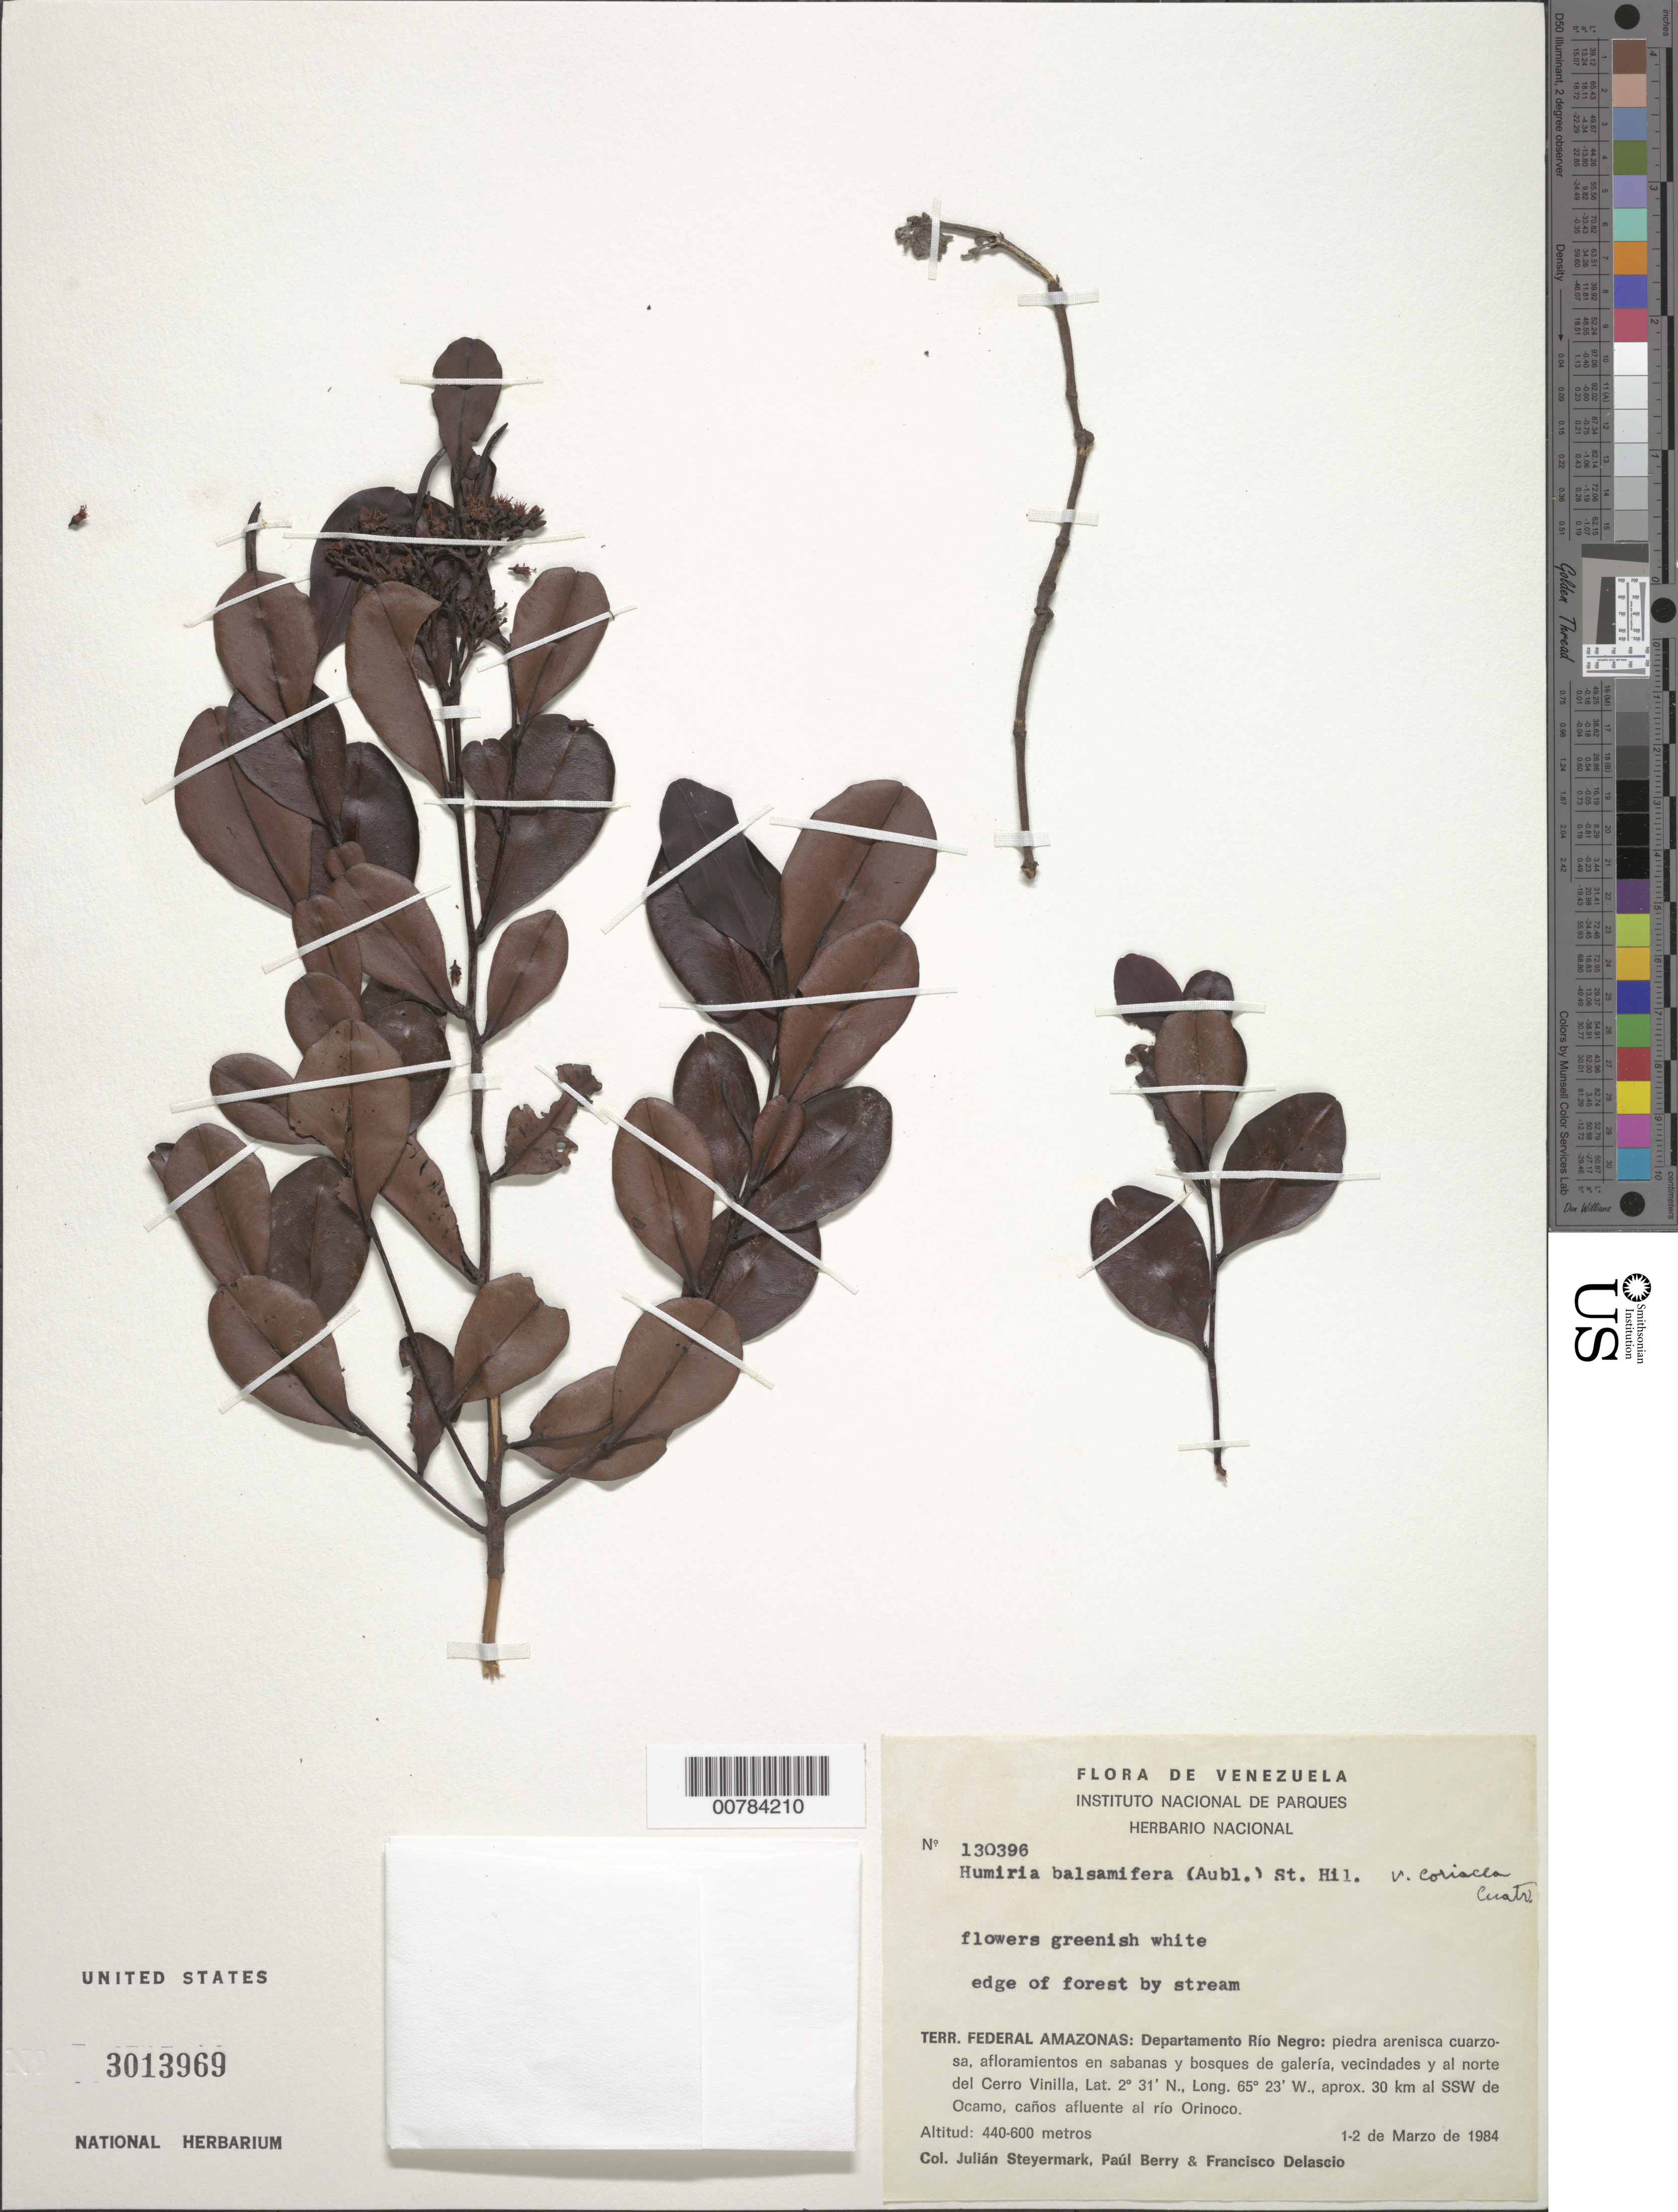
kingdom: Plantae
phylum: Tracheophyta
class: Magnoliopsida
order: Malpighiales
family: Humiriaceae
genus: Humiria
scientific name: Humiria balsamifera var. coriacea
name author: Cuatrec.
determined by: Cuatrecasas, J.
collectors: J. Steyermark, P. Berry & F. Delascio C.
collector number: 130396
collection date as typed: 1-Mar-84 to 2-Mar-84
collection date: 1984-03-01/1984-03-02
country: Venezuela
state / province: Amazonas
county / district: Río Negro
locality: Cerro Vinilla, vec. y al norte, aprox 30 km al SSW de Ocamo, Caños afluente al río Orinoco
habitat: Piedra arenisca cuarzosa, afloramientos en sabanas y bosques de galería; edge of forest by stream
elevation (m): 440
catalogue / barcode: US 3013969